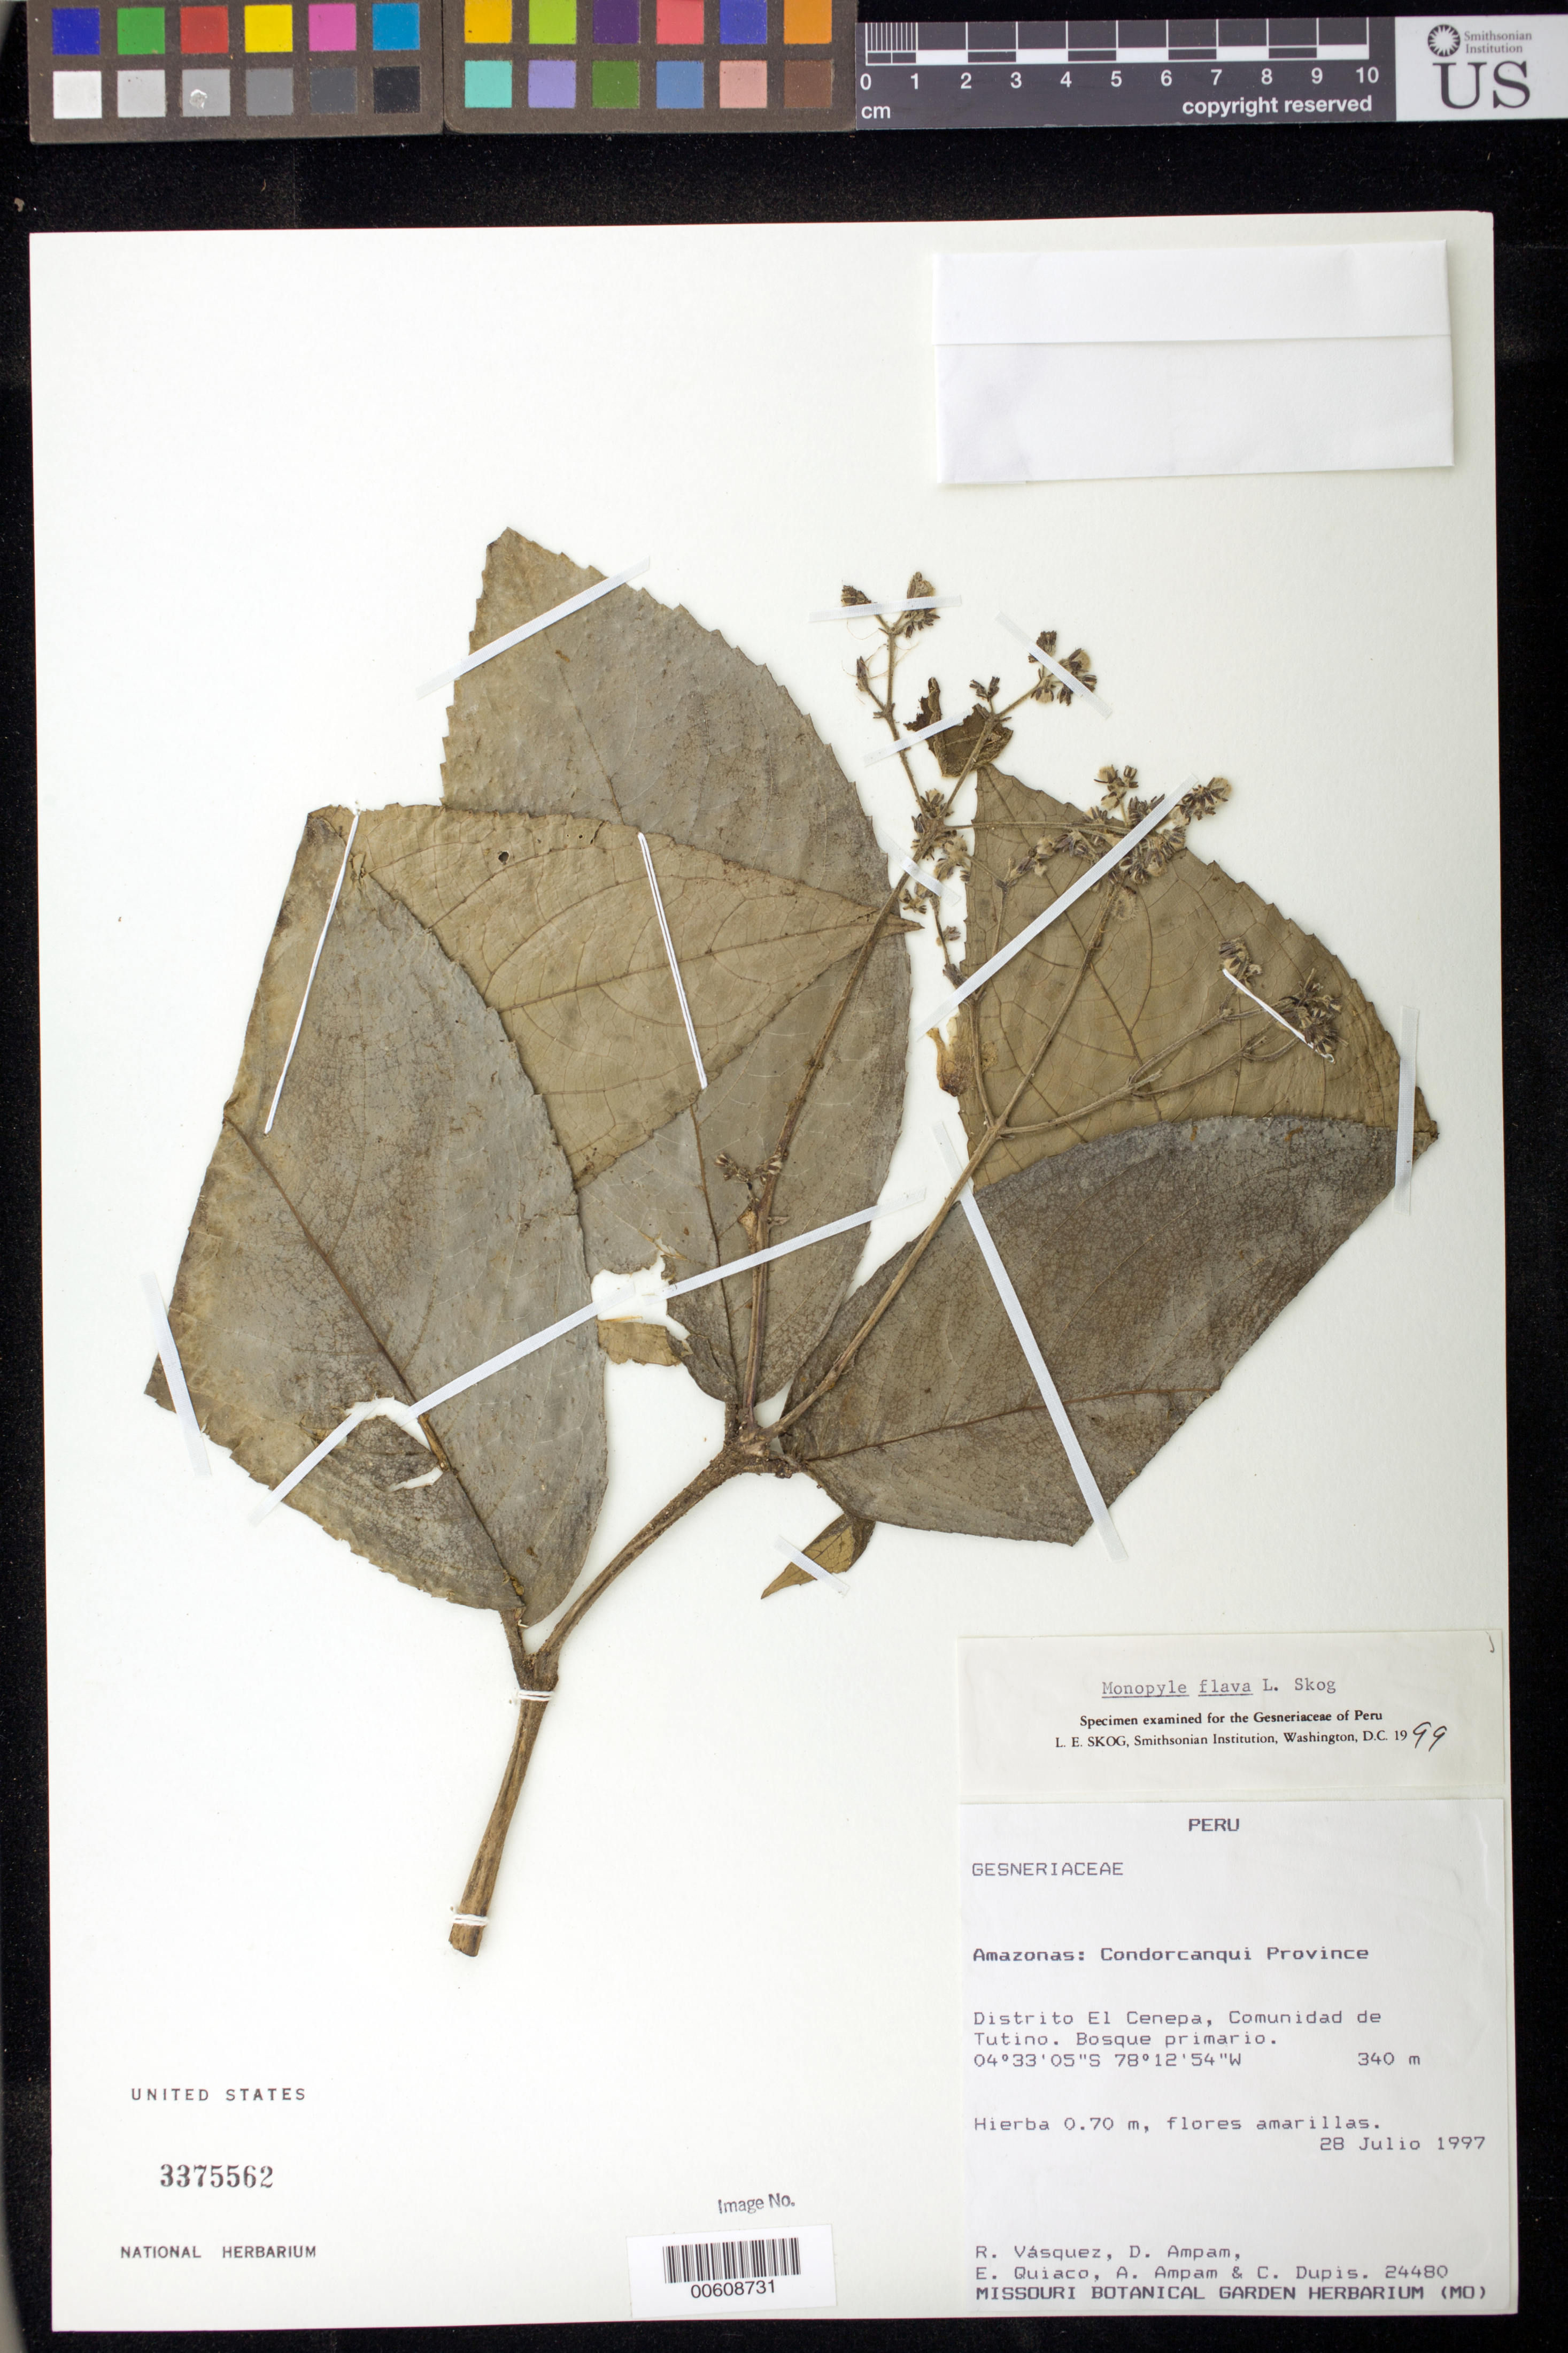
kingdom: Plantae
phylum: Tracheophyta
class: Magnoliopsida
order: Lamiales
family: Gesneriaceae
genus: Monopyle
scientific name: Monopyle flava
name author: L.E. Skog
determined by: Skog, Laurence E.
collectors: R. Vásquez, D. Ampam, E. Quiaco, A. Ampam & C. Dupis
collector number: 24480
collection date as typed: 28 Jul 1997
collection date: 1997-07-28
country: Peru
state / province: Amazonas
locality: Prov. Condorcanqui; Dtto. El Cenepa, comunidad de Tutino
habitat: Bosque primario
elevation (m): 340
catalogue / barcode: US 3375562